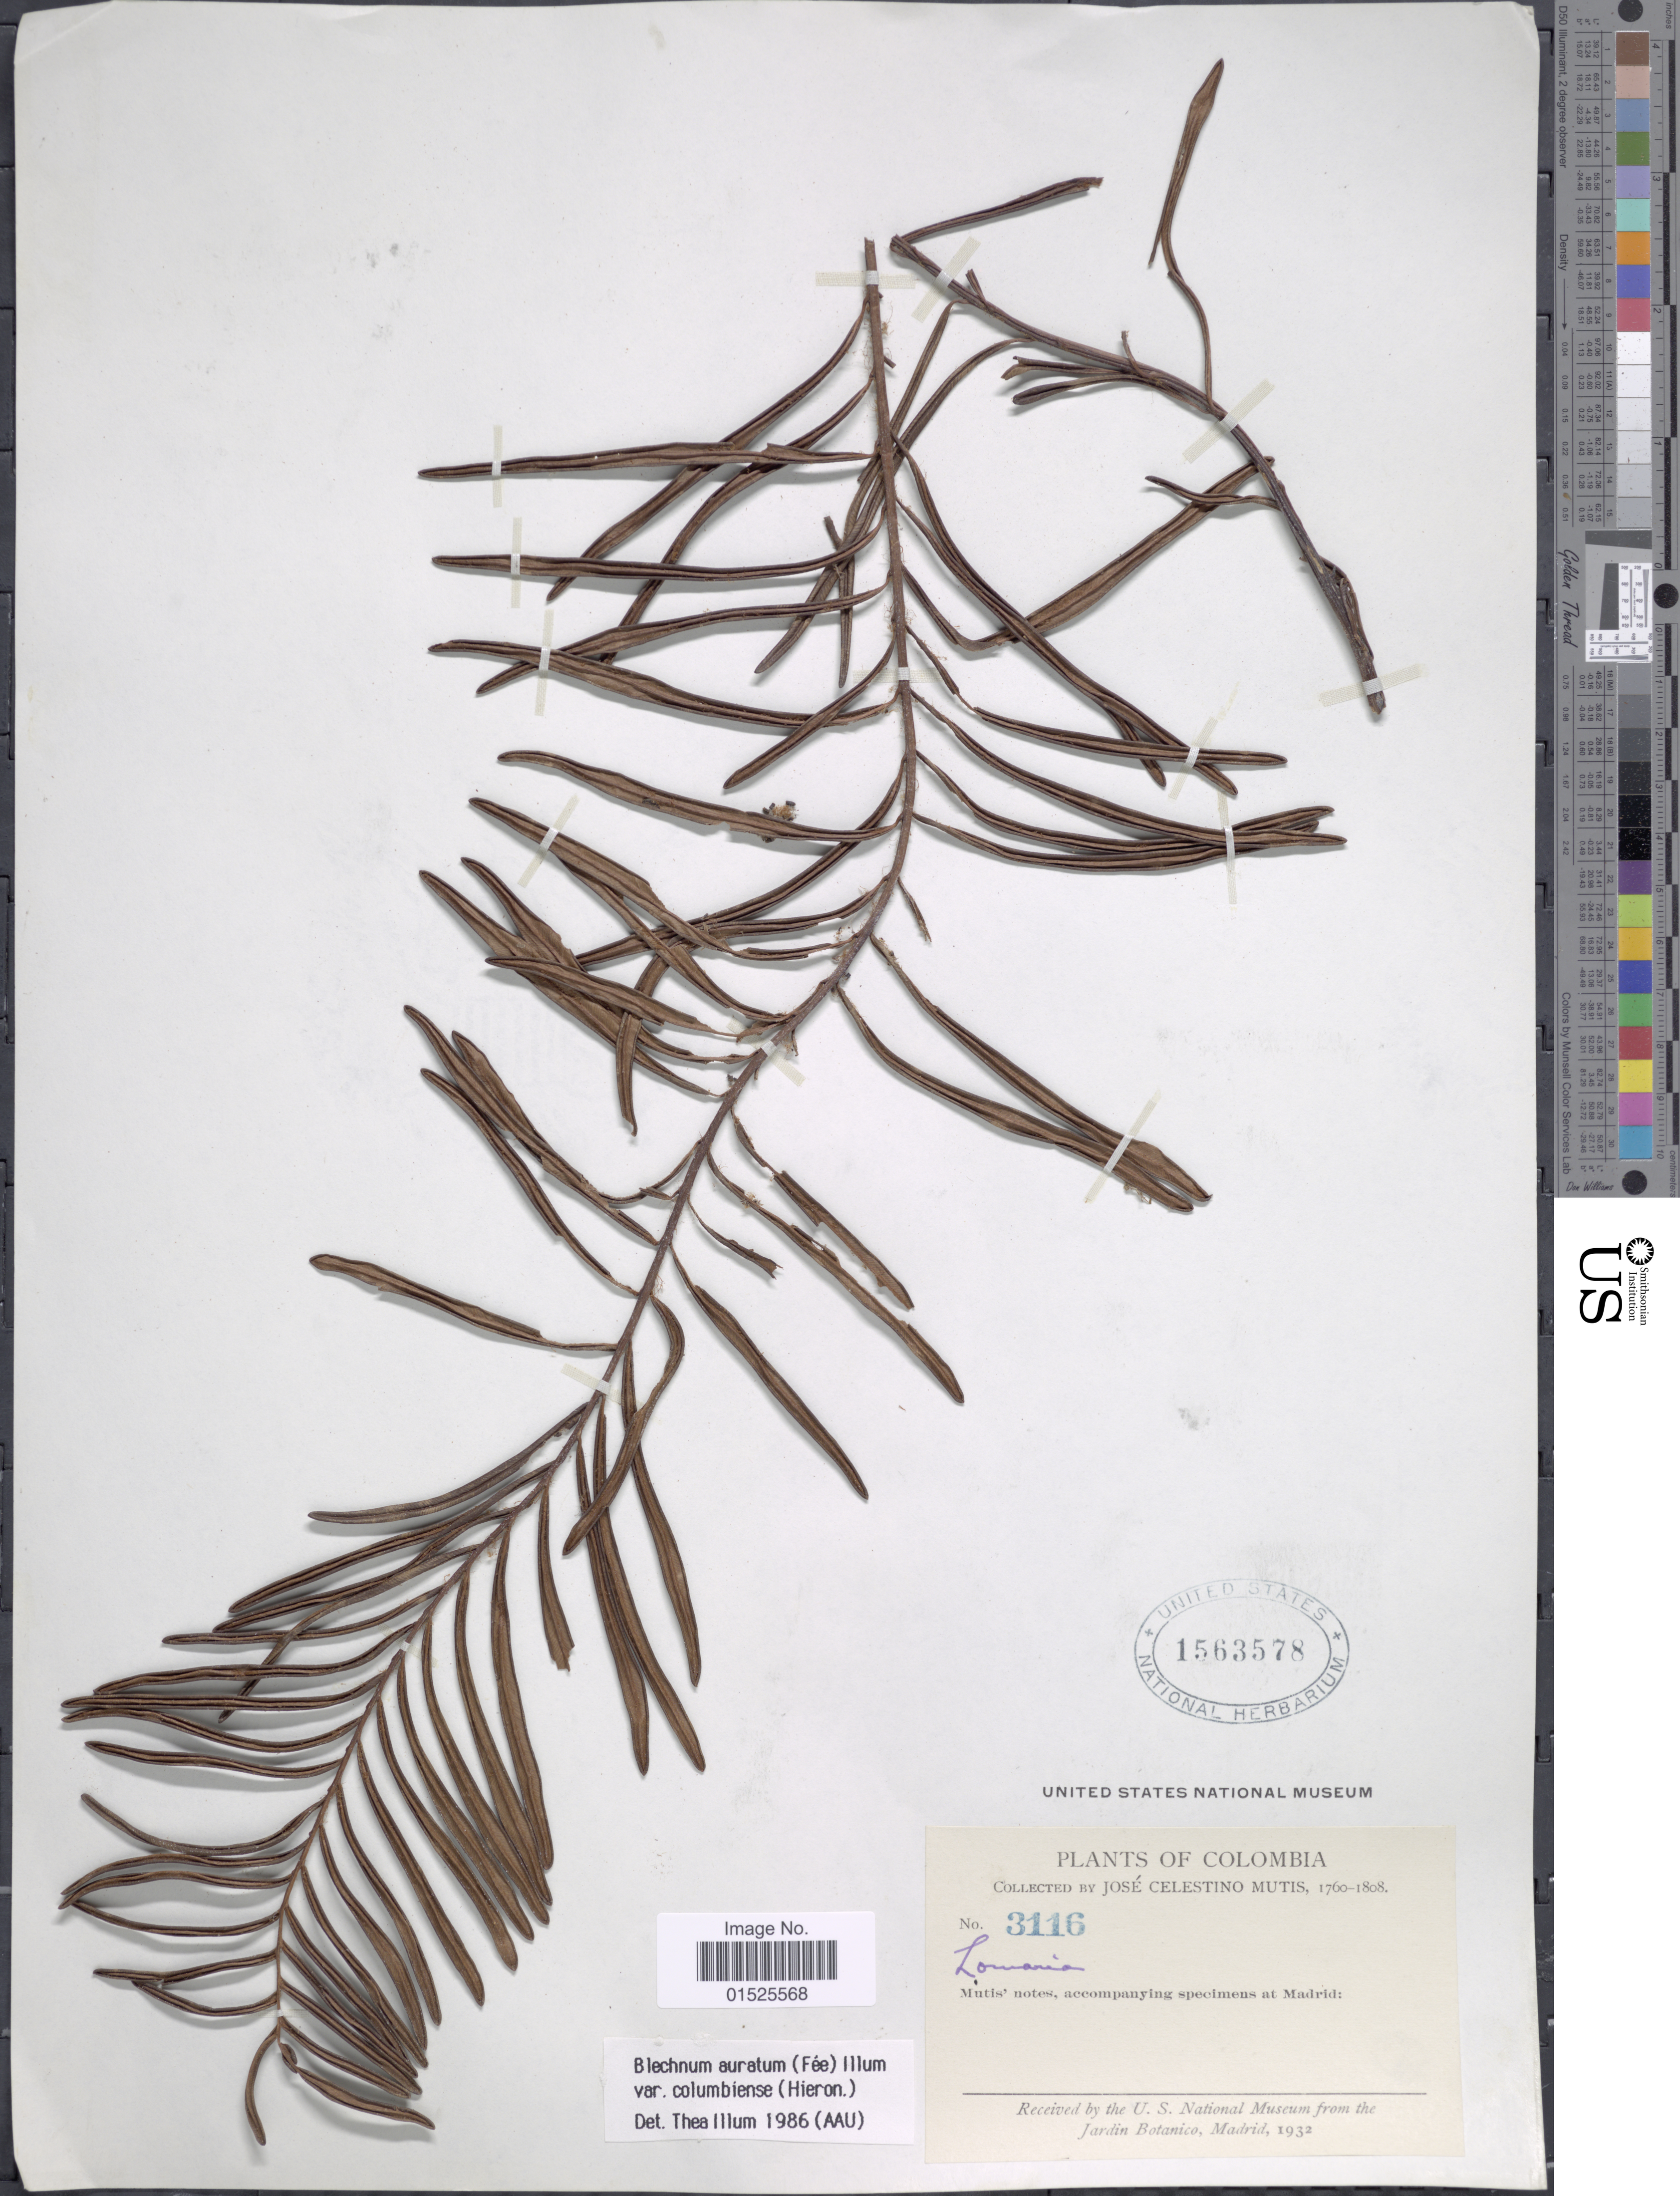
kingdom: Plantae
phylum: Tracheophyta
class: Polypodiopsida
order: Polypodiales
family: Blechnaceae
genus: Blechnum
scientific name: Blechnum columbiense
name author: Hieron.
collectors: J. C. B. Mutis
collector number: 3116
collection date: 1760/1808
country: Colombia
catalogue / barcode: US 1563578